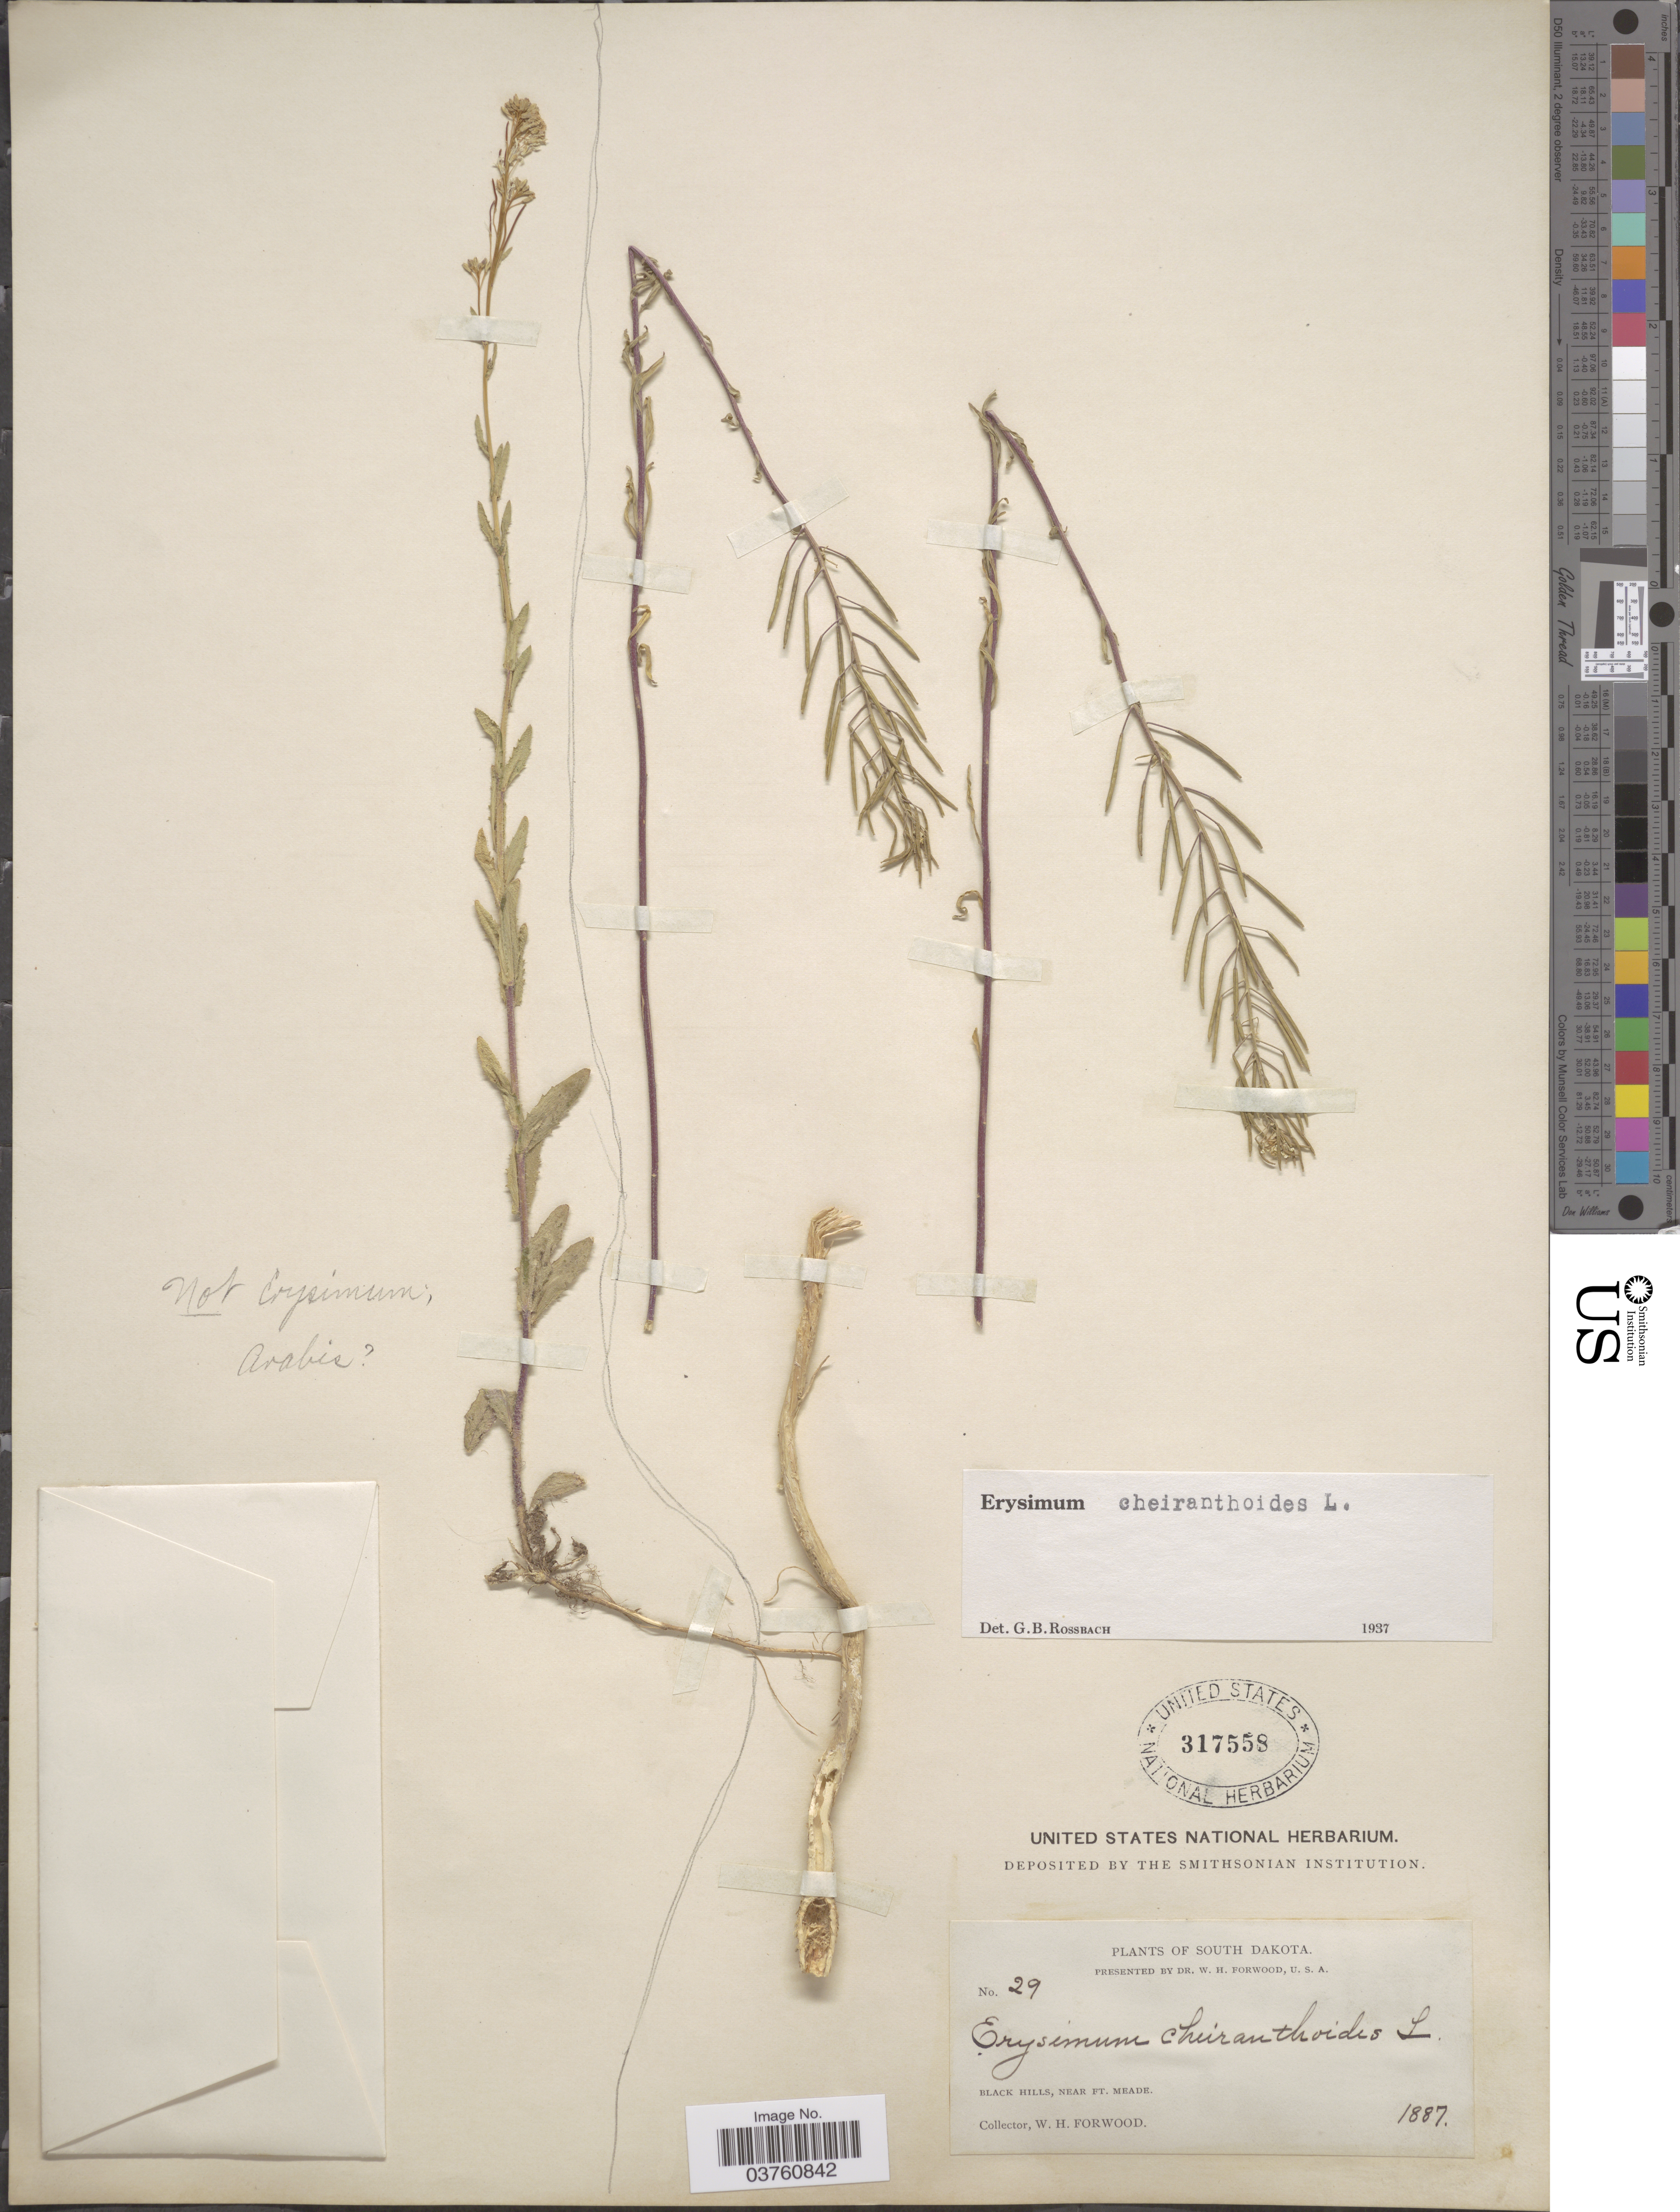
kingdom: Plantae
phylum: Tracheophyta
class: Magnoliopsida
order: Brassicales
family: Brassicaceae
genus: Erysimum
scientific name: Erysimum cheiranthoides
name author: L.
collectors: W. Forwood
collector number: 29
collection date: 1887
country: United States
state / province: South Dakota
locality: Black Hills, near Ft. Meade.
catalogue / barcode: US 317558